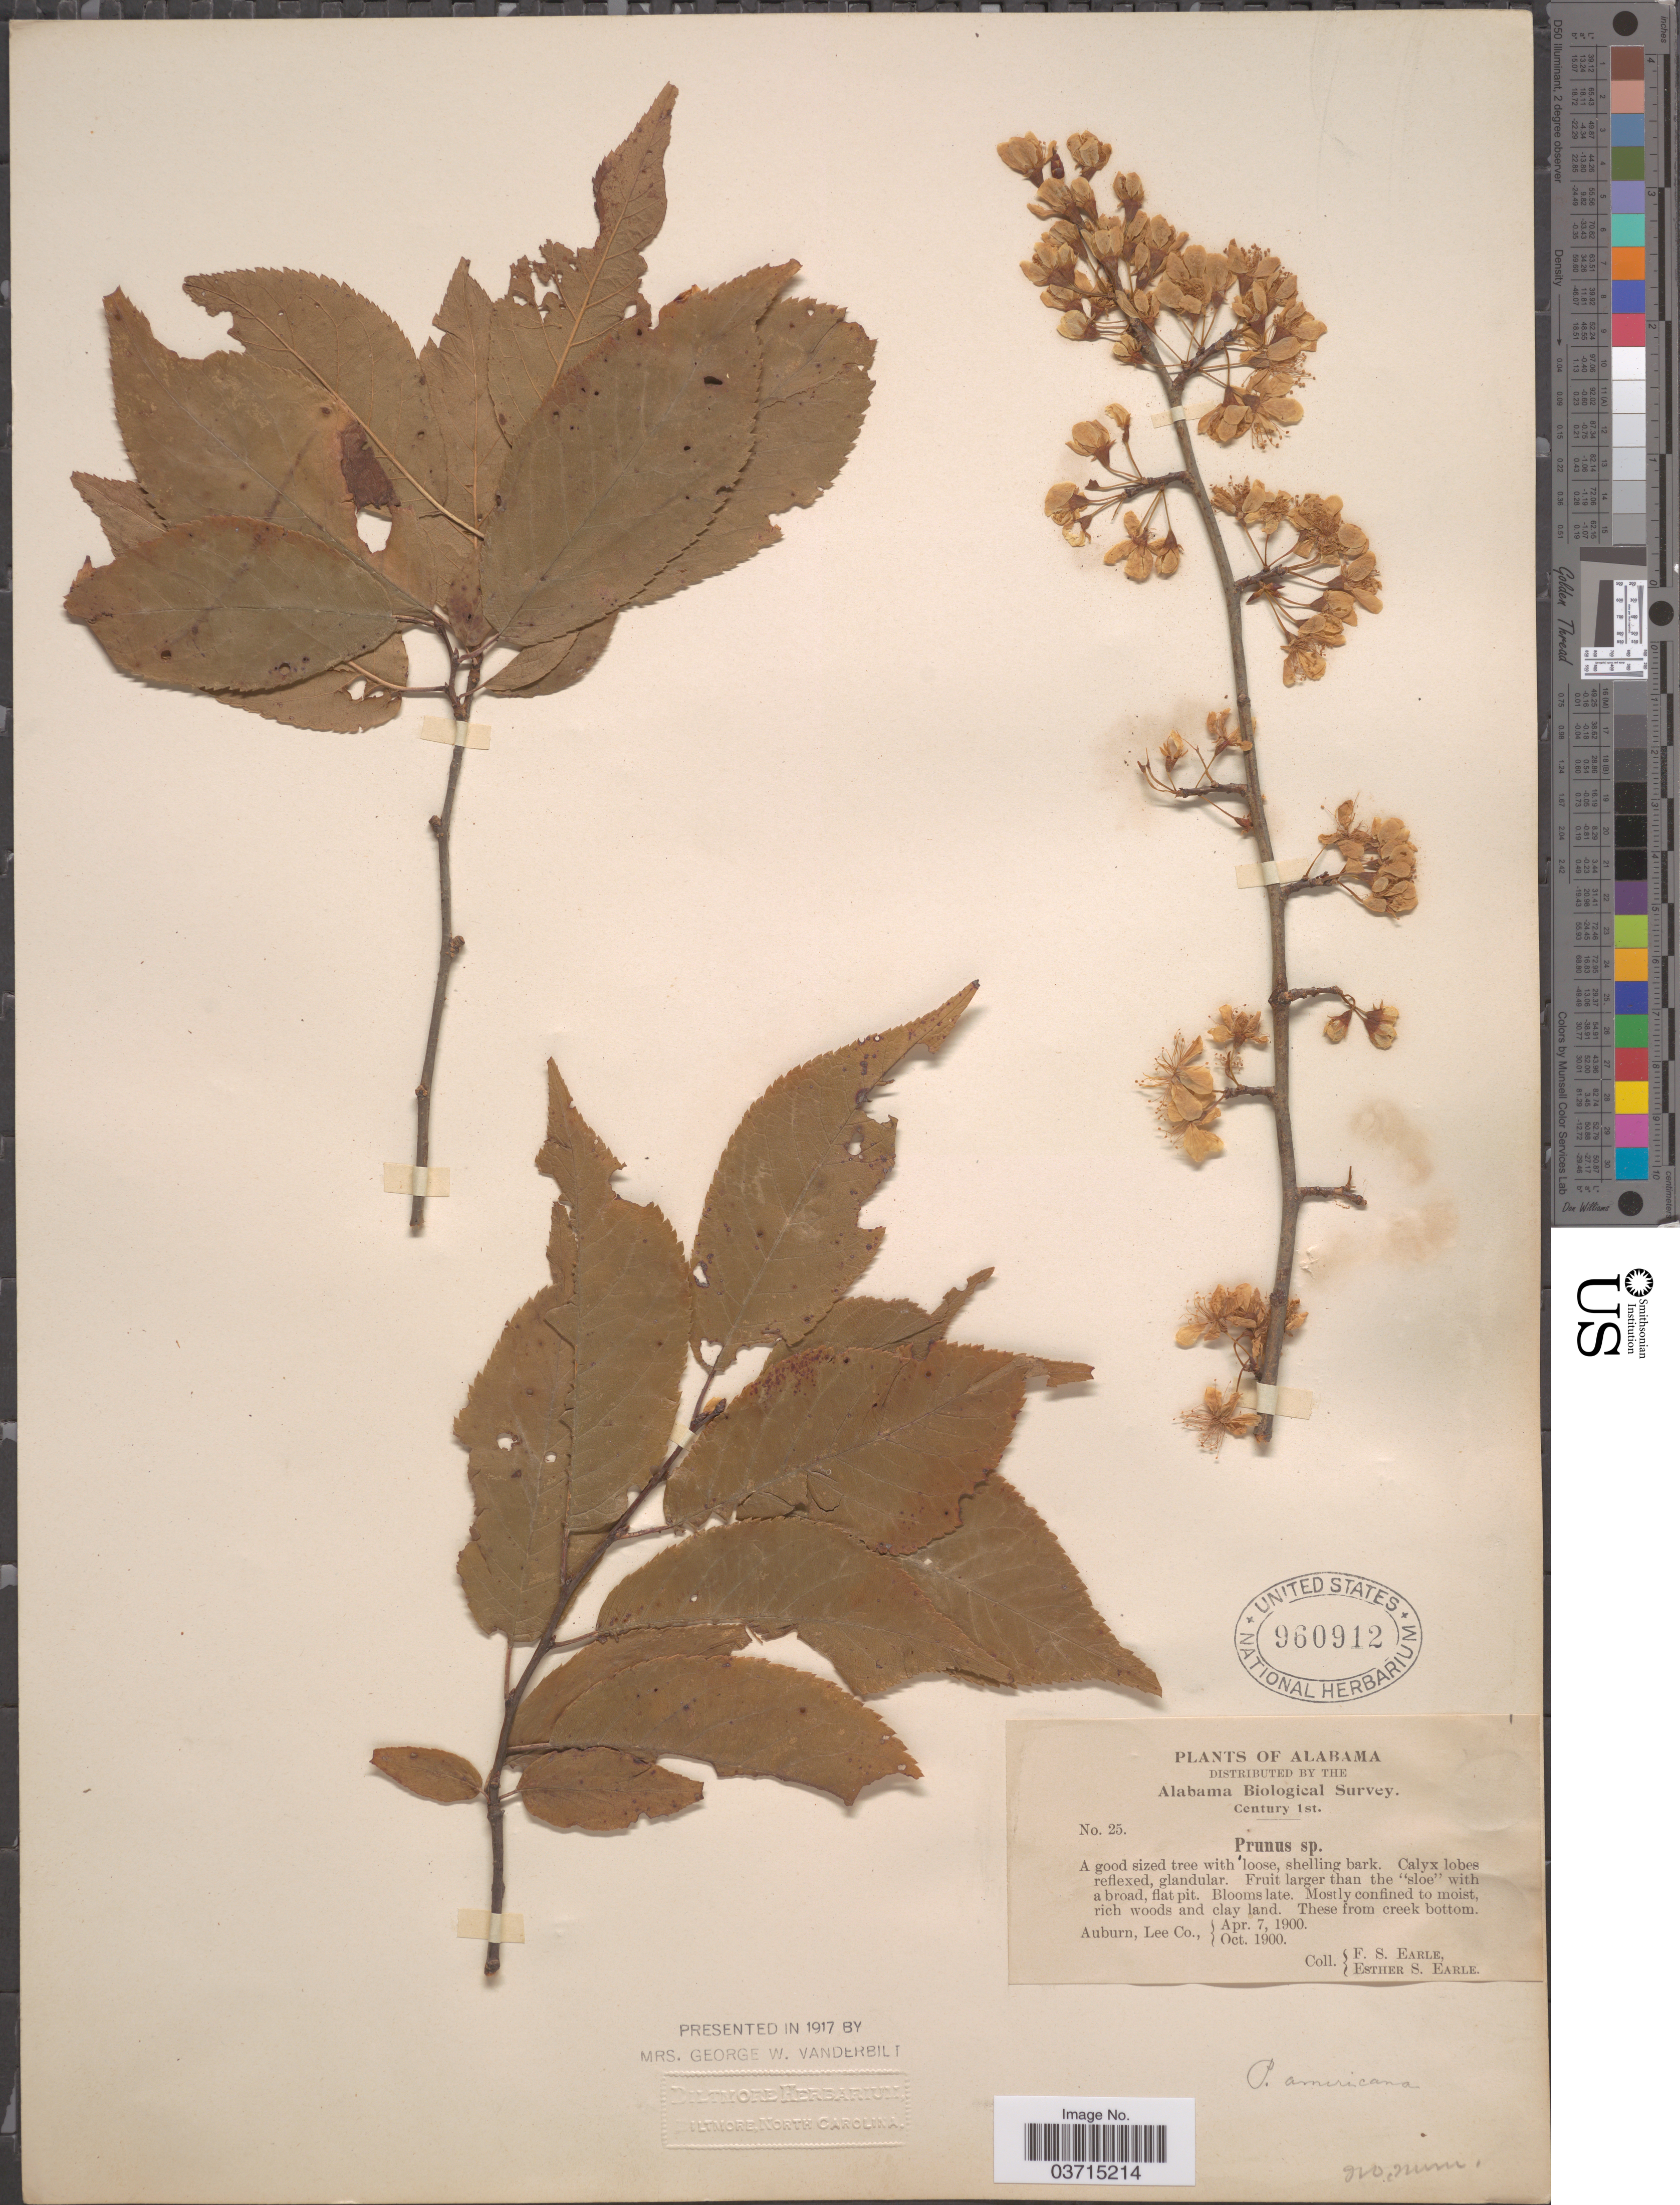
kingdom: Plantae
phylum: Tracheophyta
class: Magnoliopsida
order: Rosales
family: Rosaceae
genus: Prunus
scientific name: Prunus americana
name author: Marshall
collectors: F. S. Earle & E. S. Earle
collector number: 25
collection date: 1900-04-07/1900-10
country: United States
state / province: Alabama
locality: Auburn, Lee Co.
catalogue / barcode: US 960912